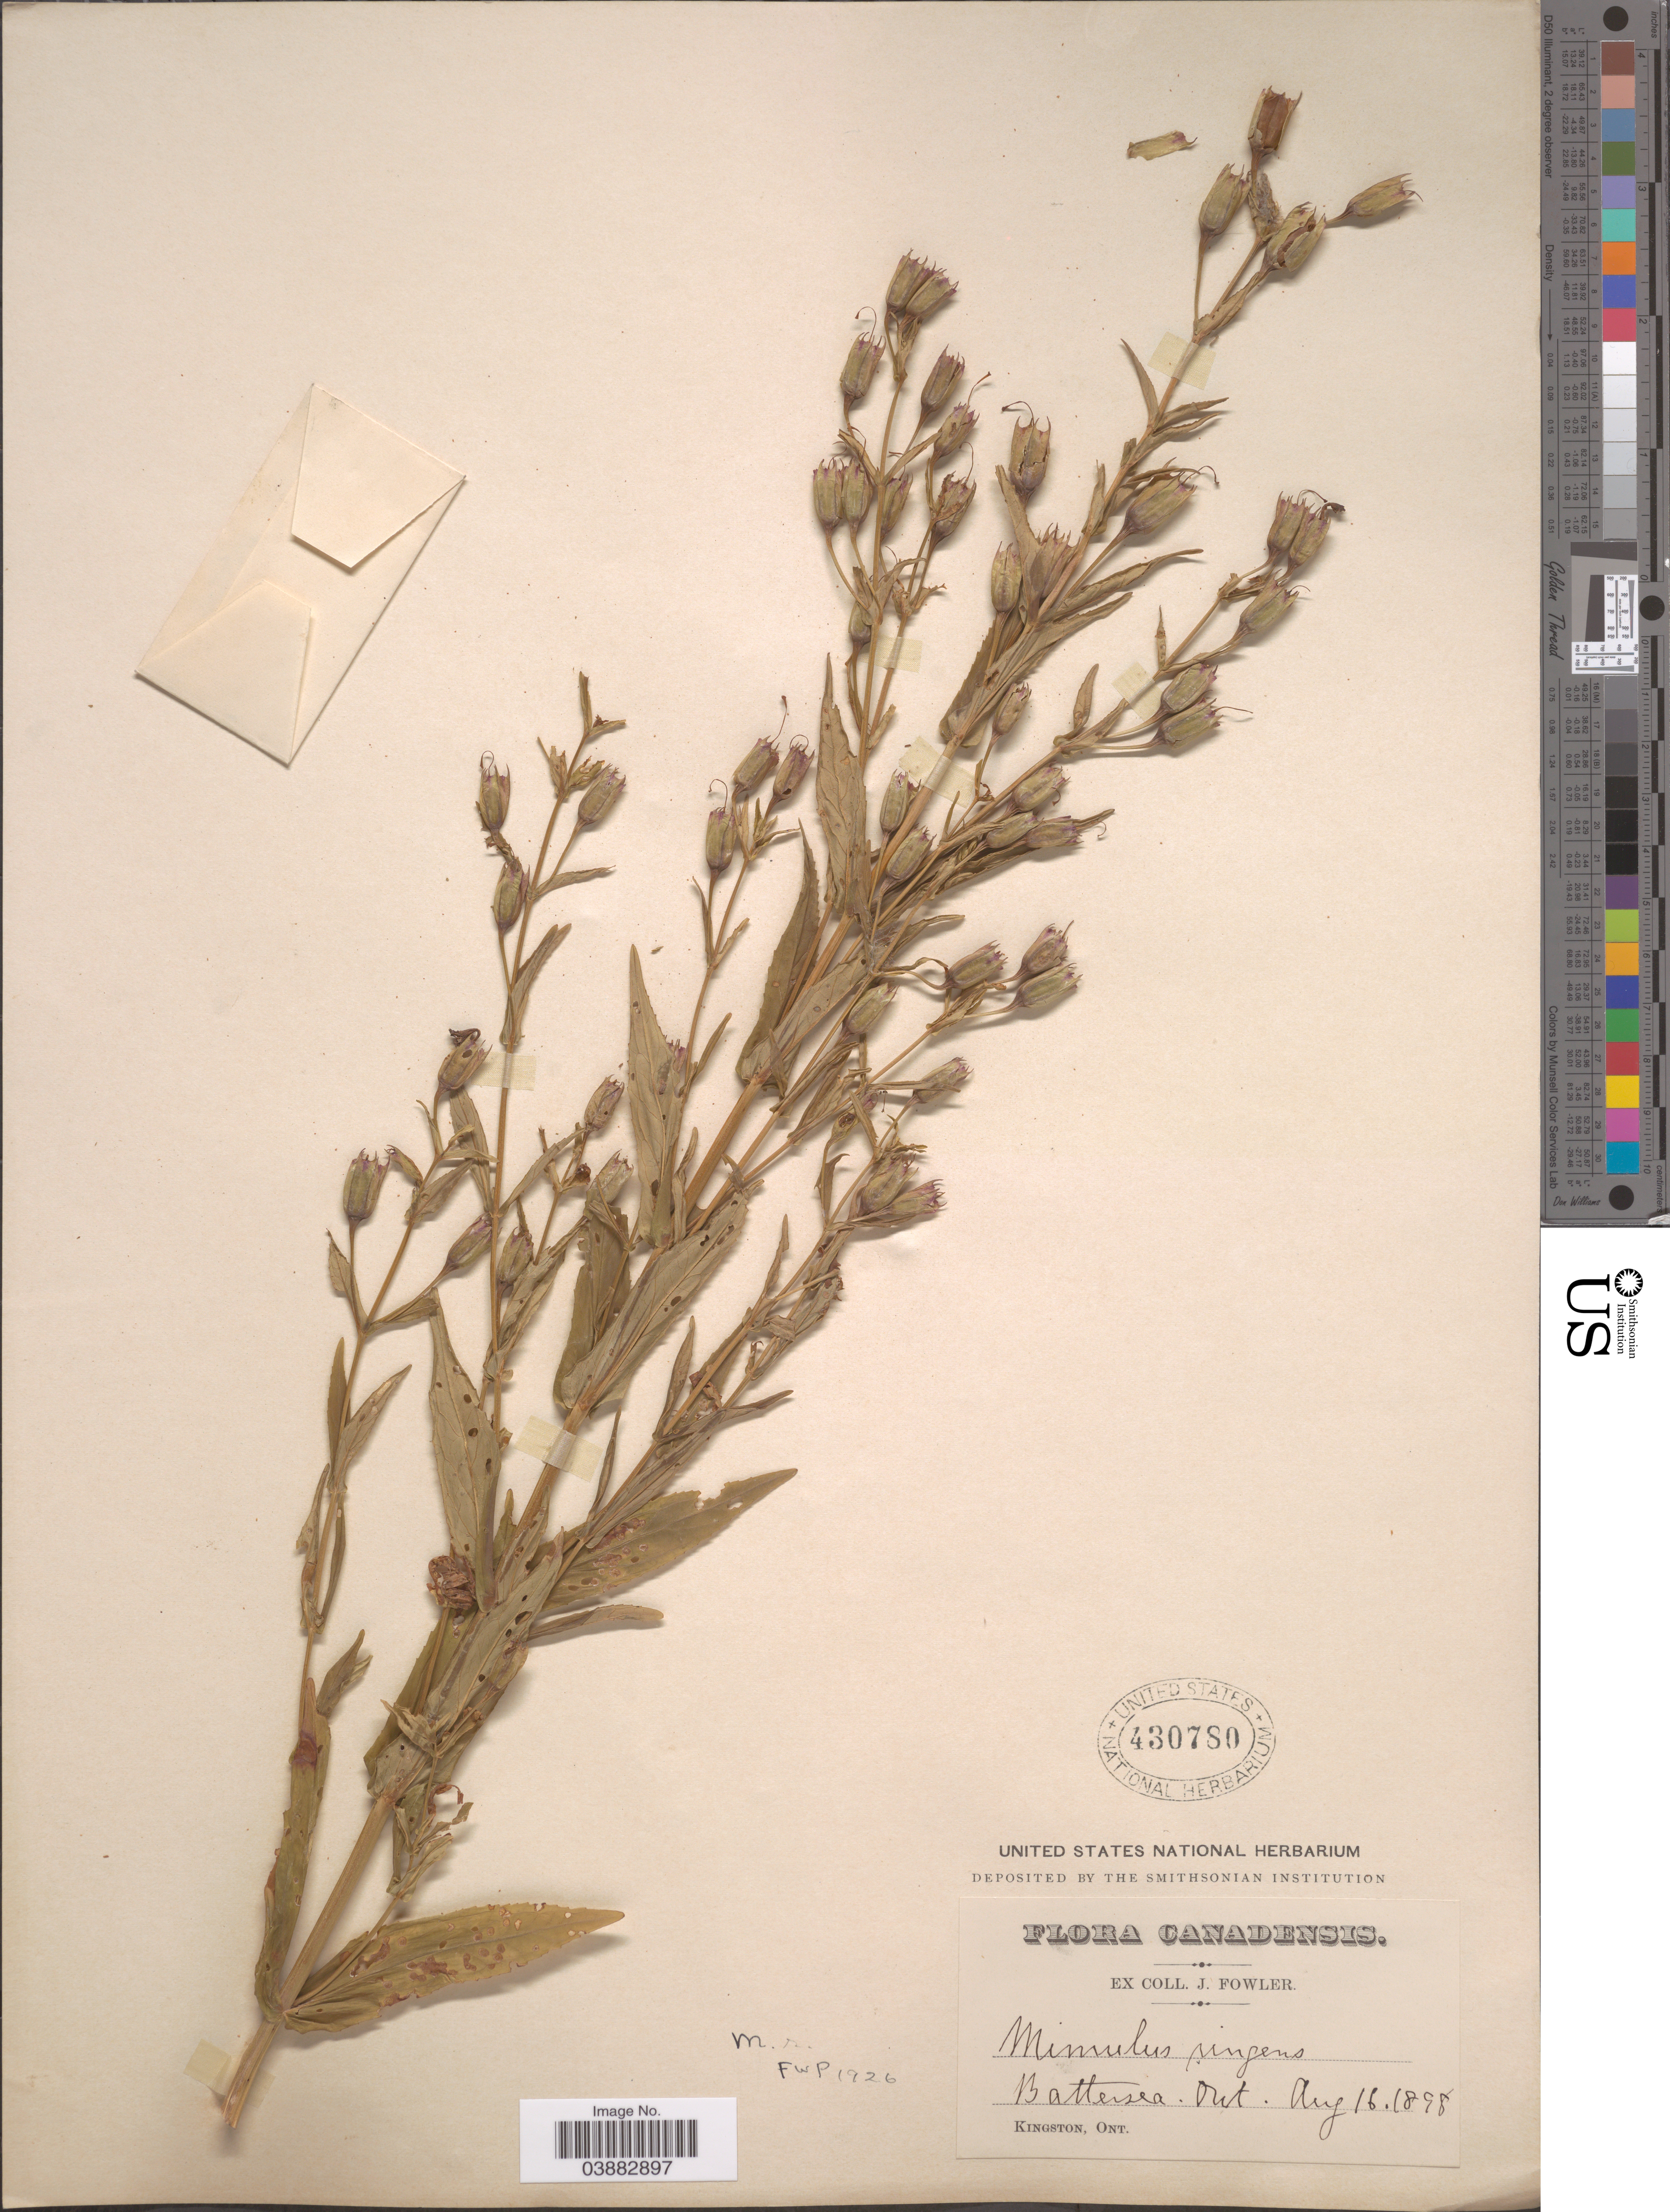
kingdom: Plantae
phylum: Tracheophyta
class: Magnoliopsida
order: Lamiales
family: Phrymaceae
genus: Mimulus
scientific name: Mimulus ringens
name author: L.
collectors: J. Fowler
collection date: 1898-08-16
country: Canada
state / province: Ontario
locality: Battersea.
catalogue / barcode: US 430780